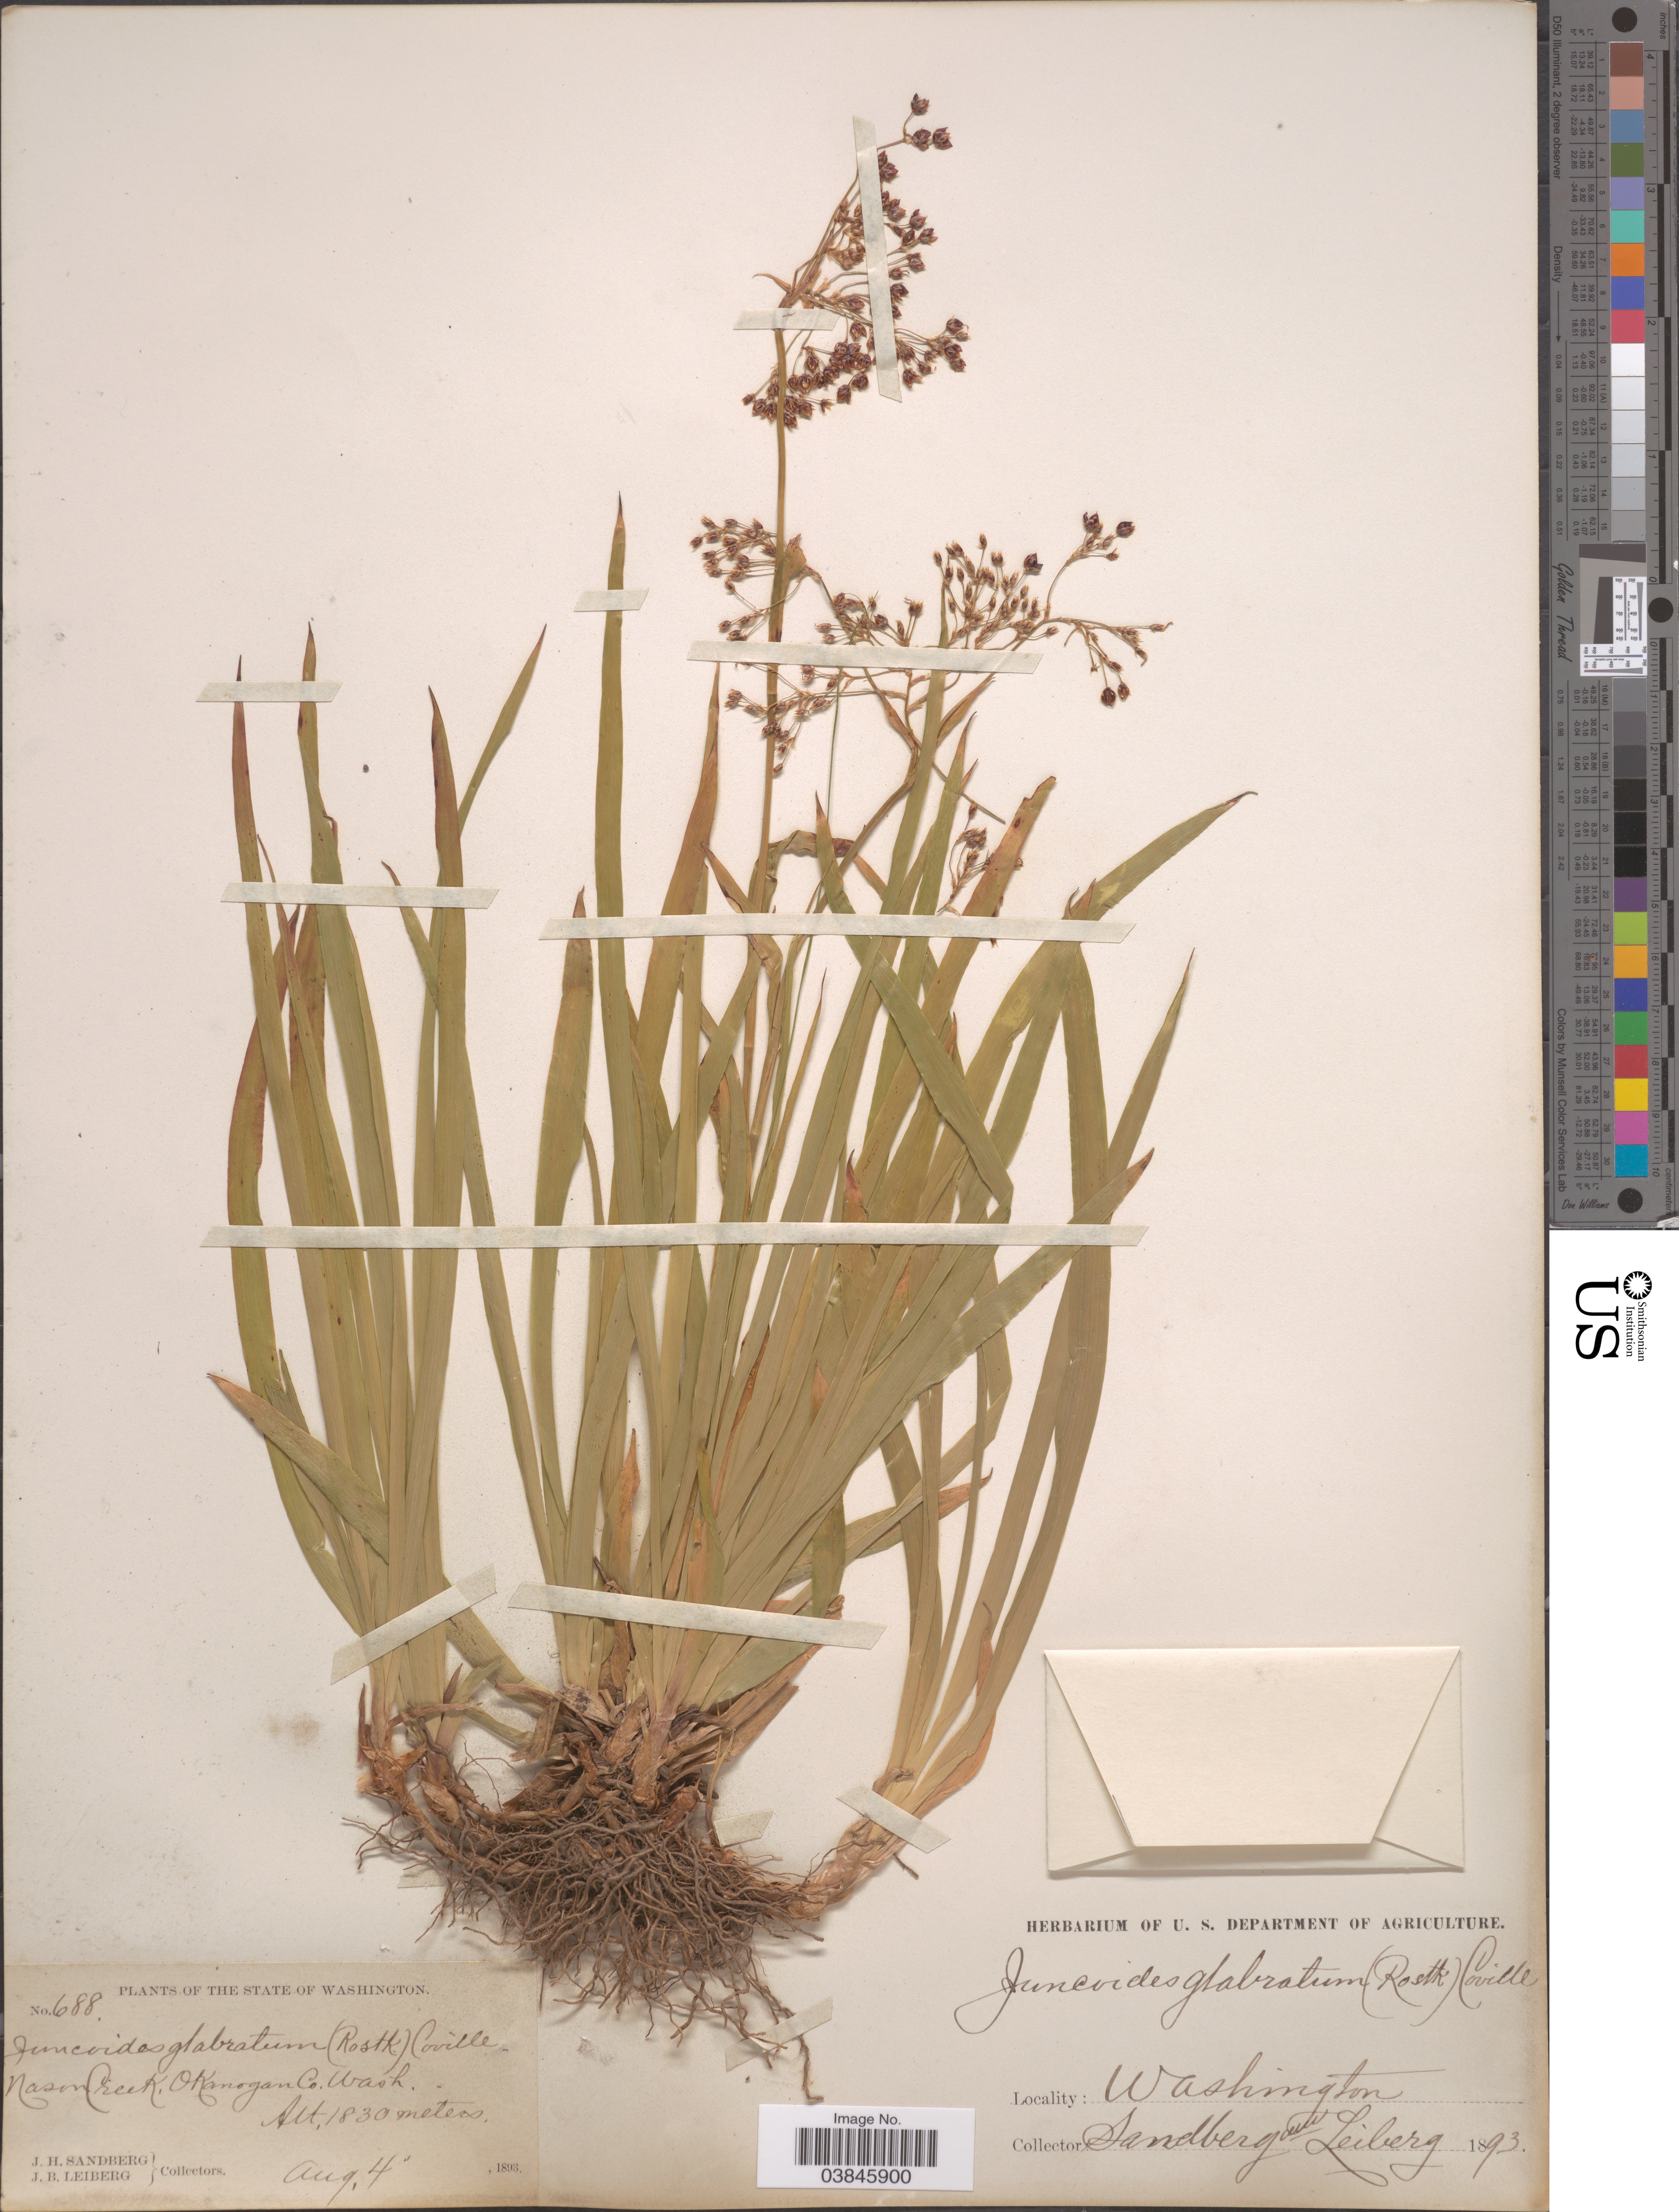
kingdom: Plantae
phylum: Tracheophyta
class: Liliopsida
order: Poales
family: Juncaceae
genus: Luzula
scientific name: Luzula glabrata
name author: (Hoppe) Desv.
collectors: J. H. Sandberg & J. B. Leiberg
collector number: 688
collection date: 1893-08-04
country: United States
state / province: Washington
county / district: Okanogan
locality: Nason Creek, Okanogan Co.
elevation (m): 1830